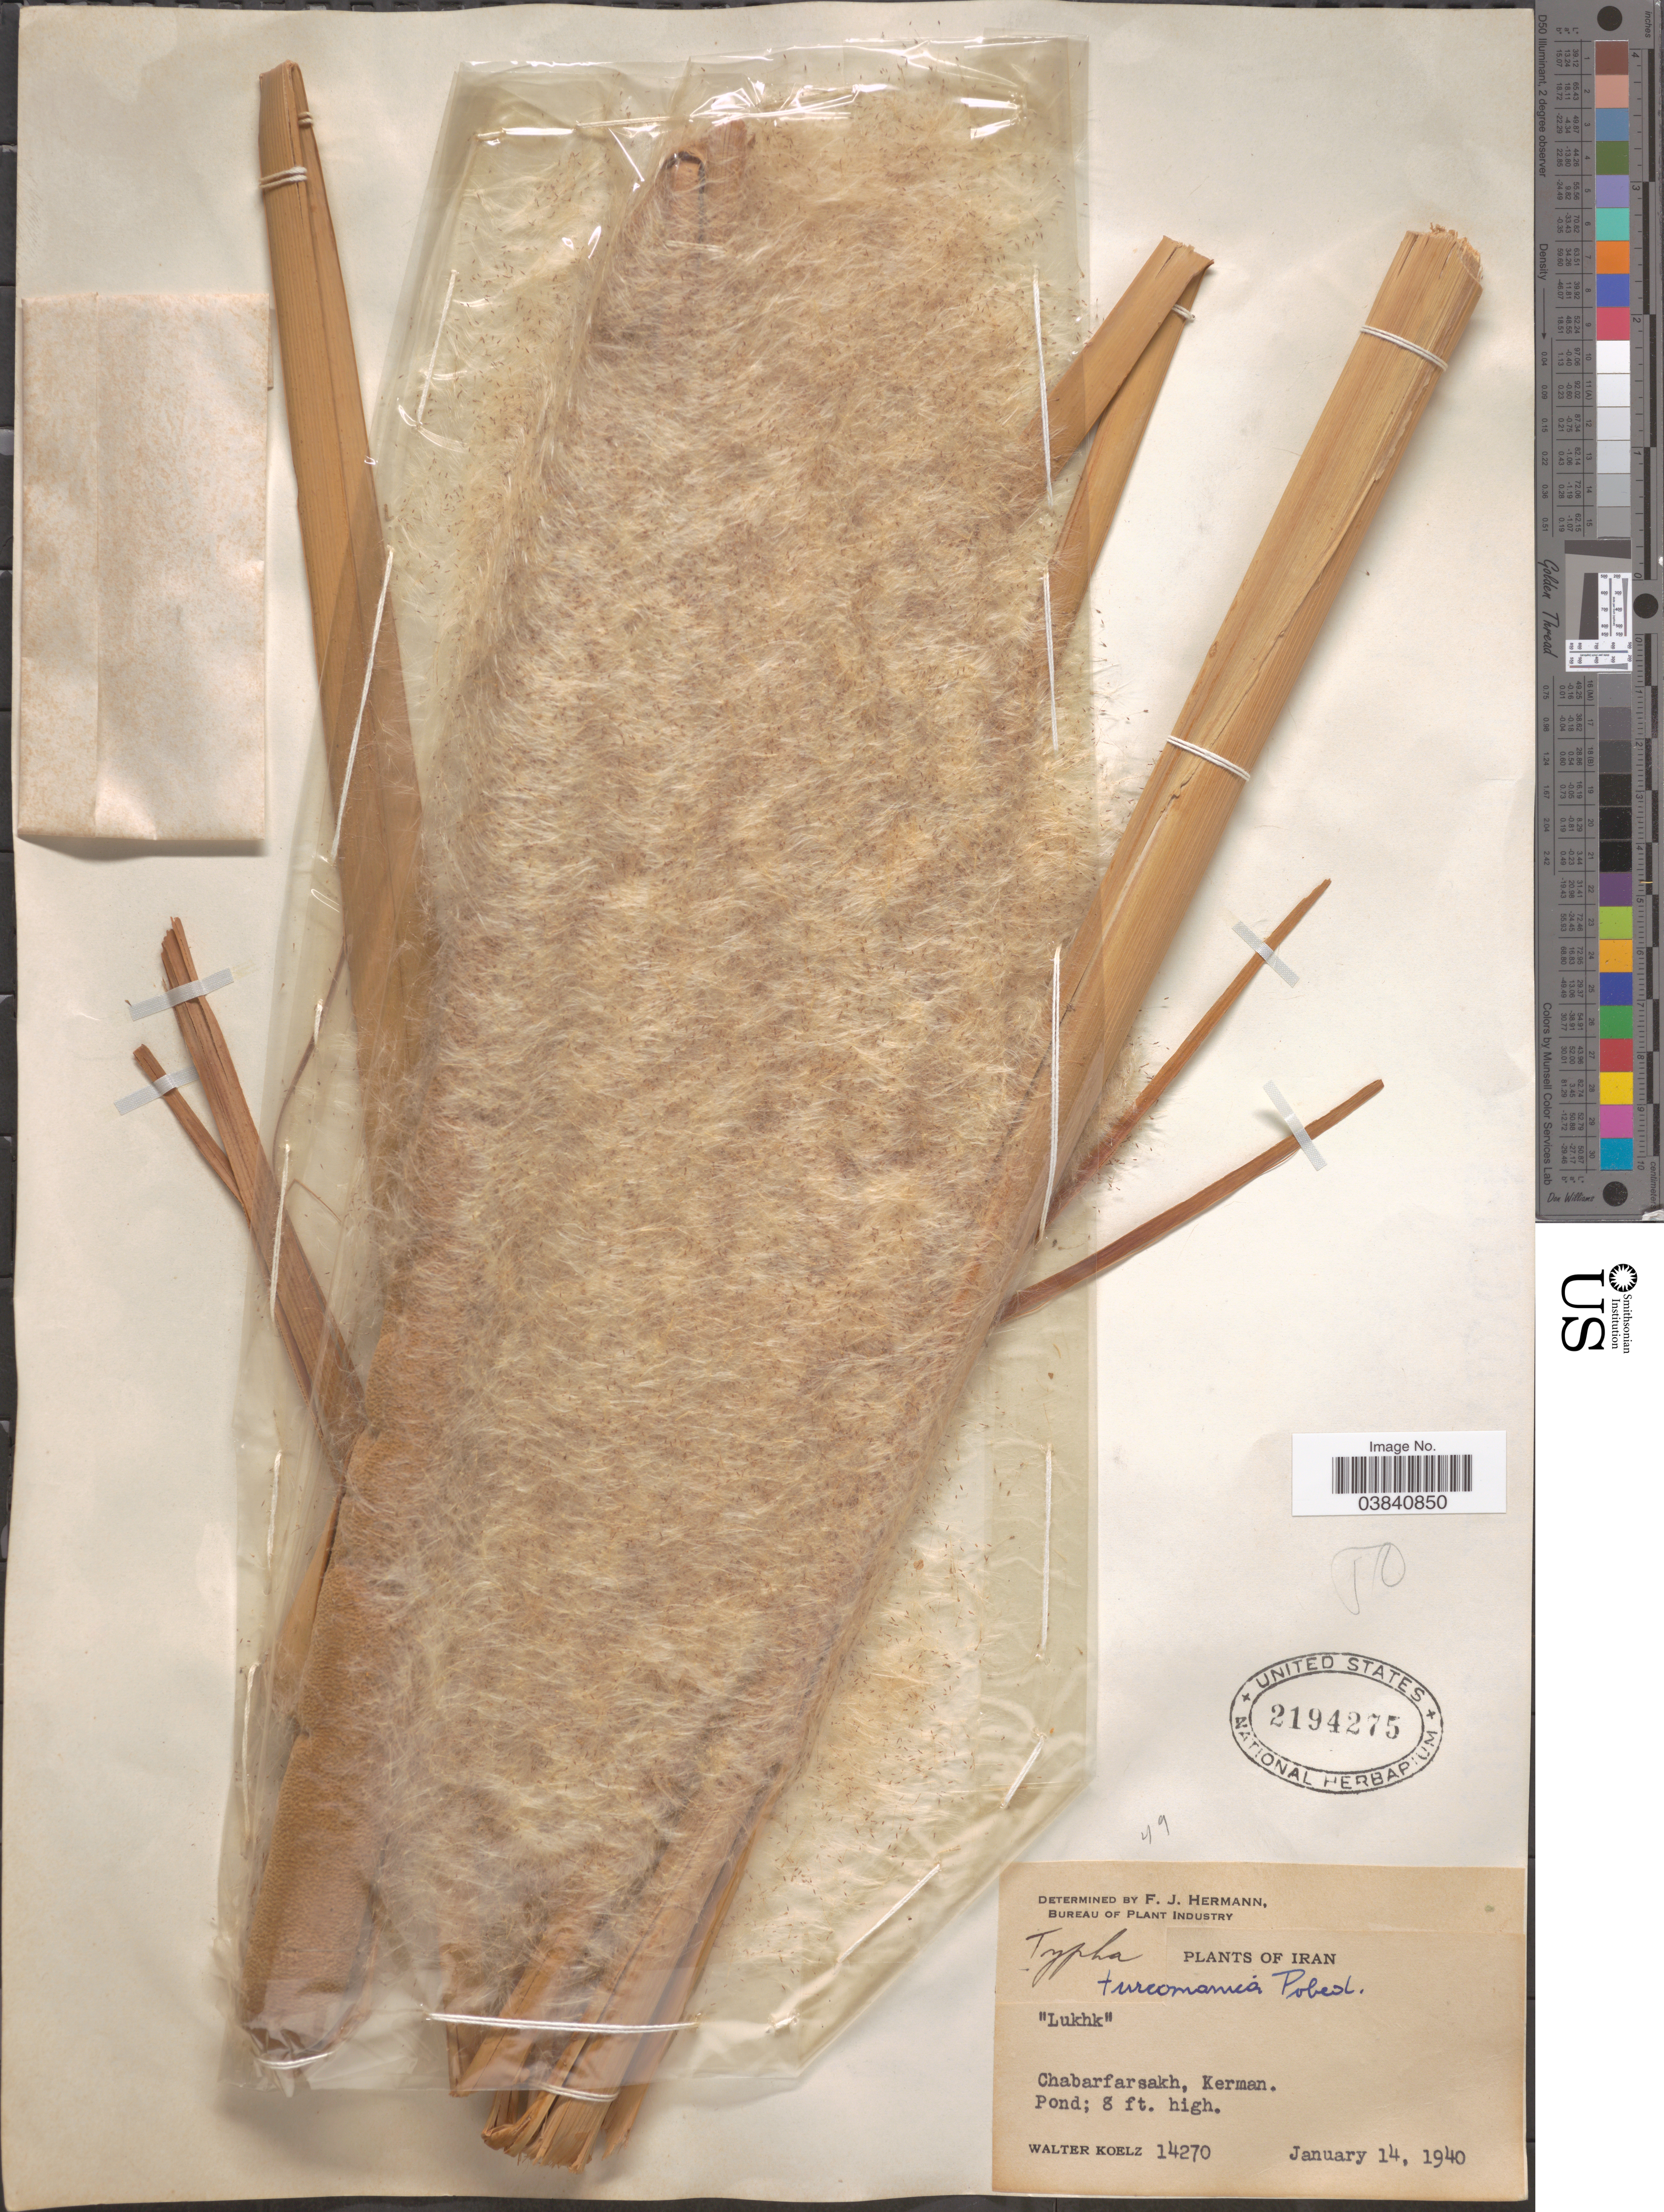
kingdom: Plantae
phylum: Tracheophyta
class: Liliopsida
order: Poales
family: Typhaceae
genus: Typha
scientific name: Typha turcomania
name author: Pobed.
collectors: W. N. Koelz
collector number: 14270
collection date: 1940-01-14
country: Iran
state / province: Kerman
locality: Chabarfarsakh.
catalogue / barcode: US 2194275